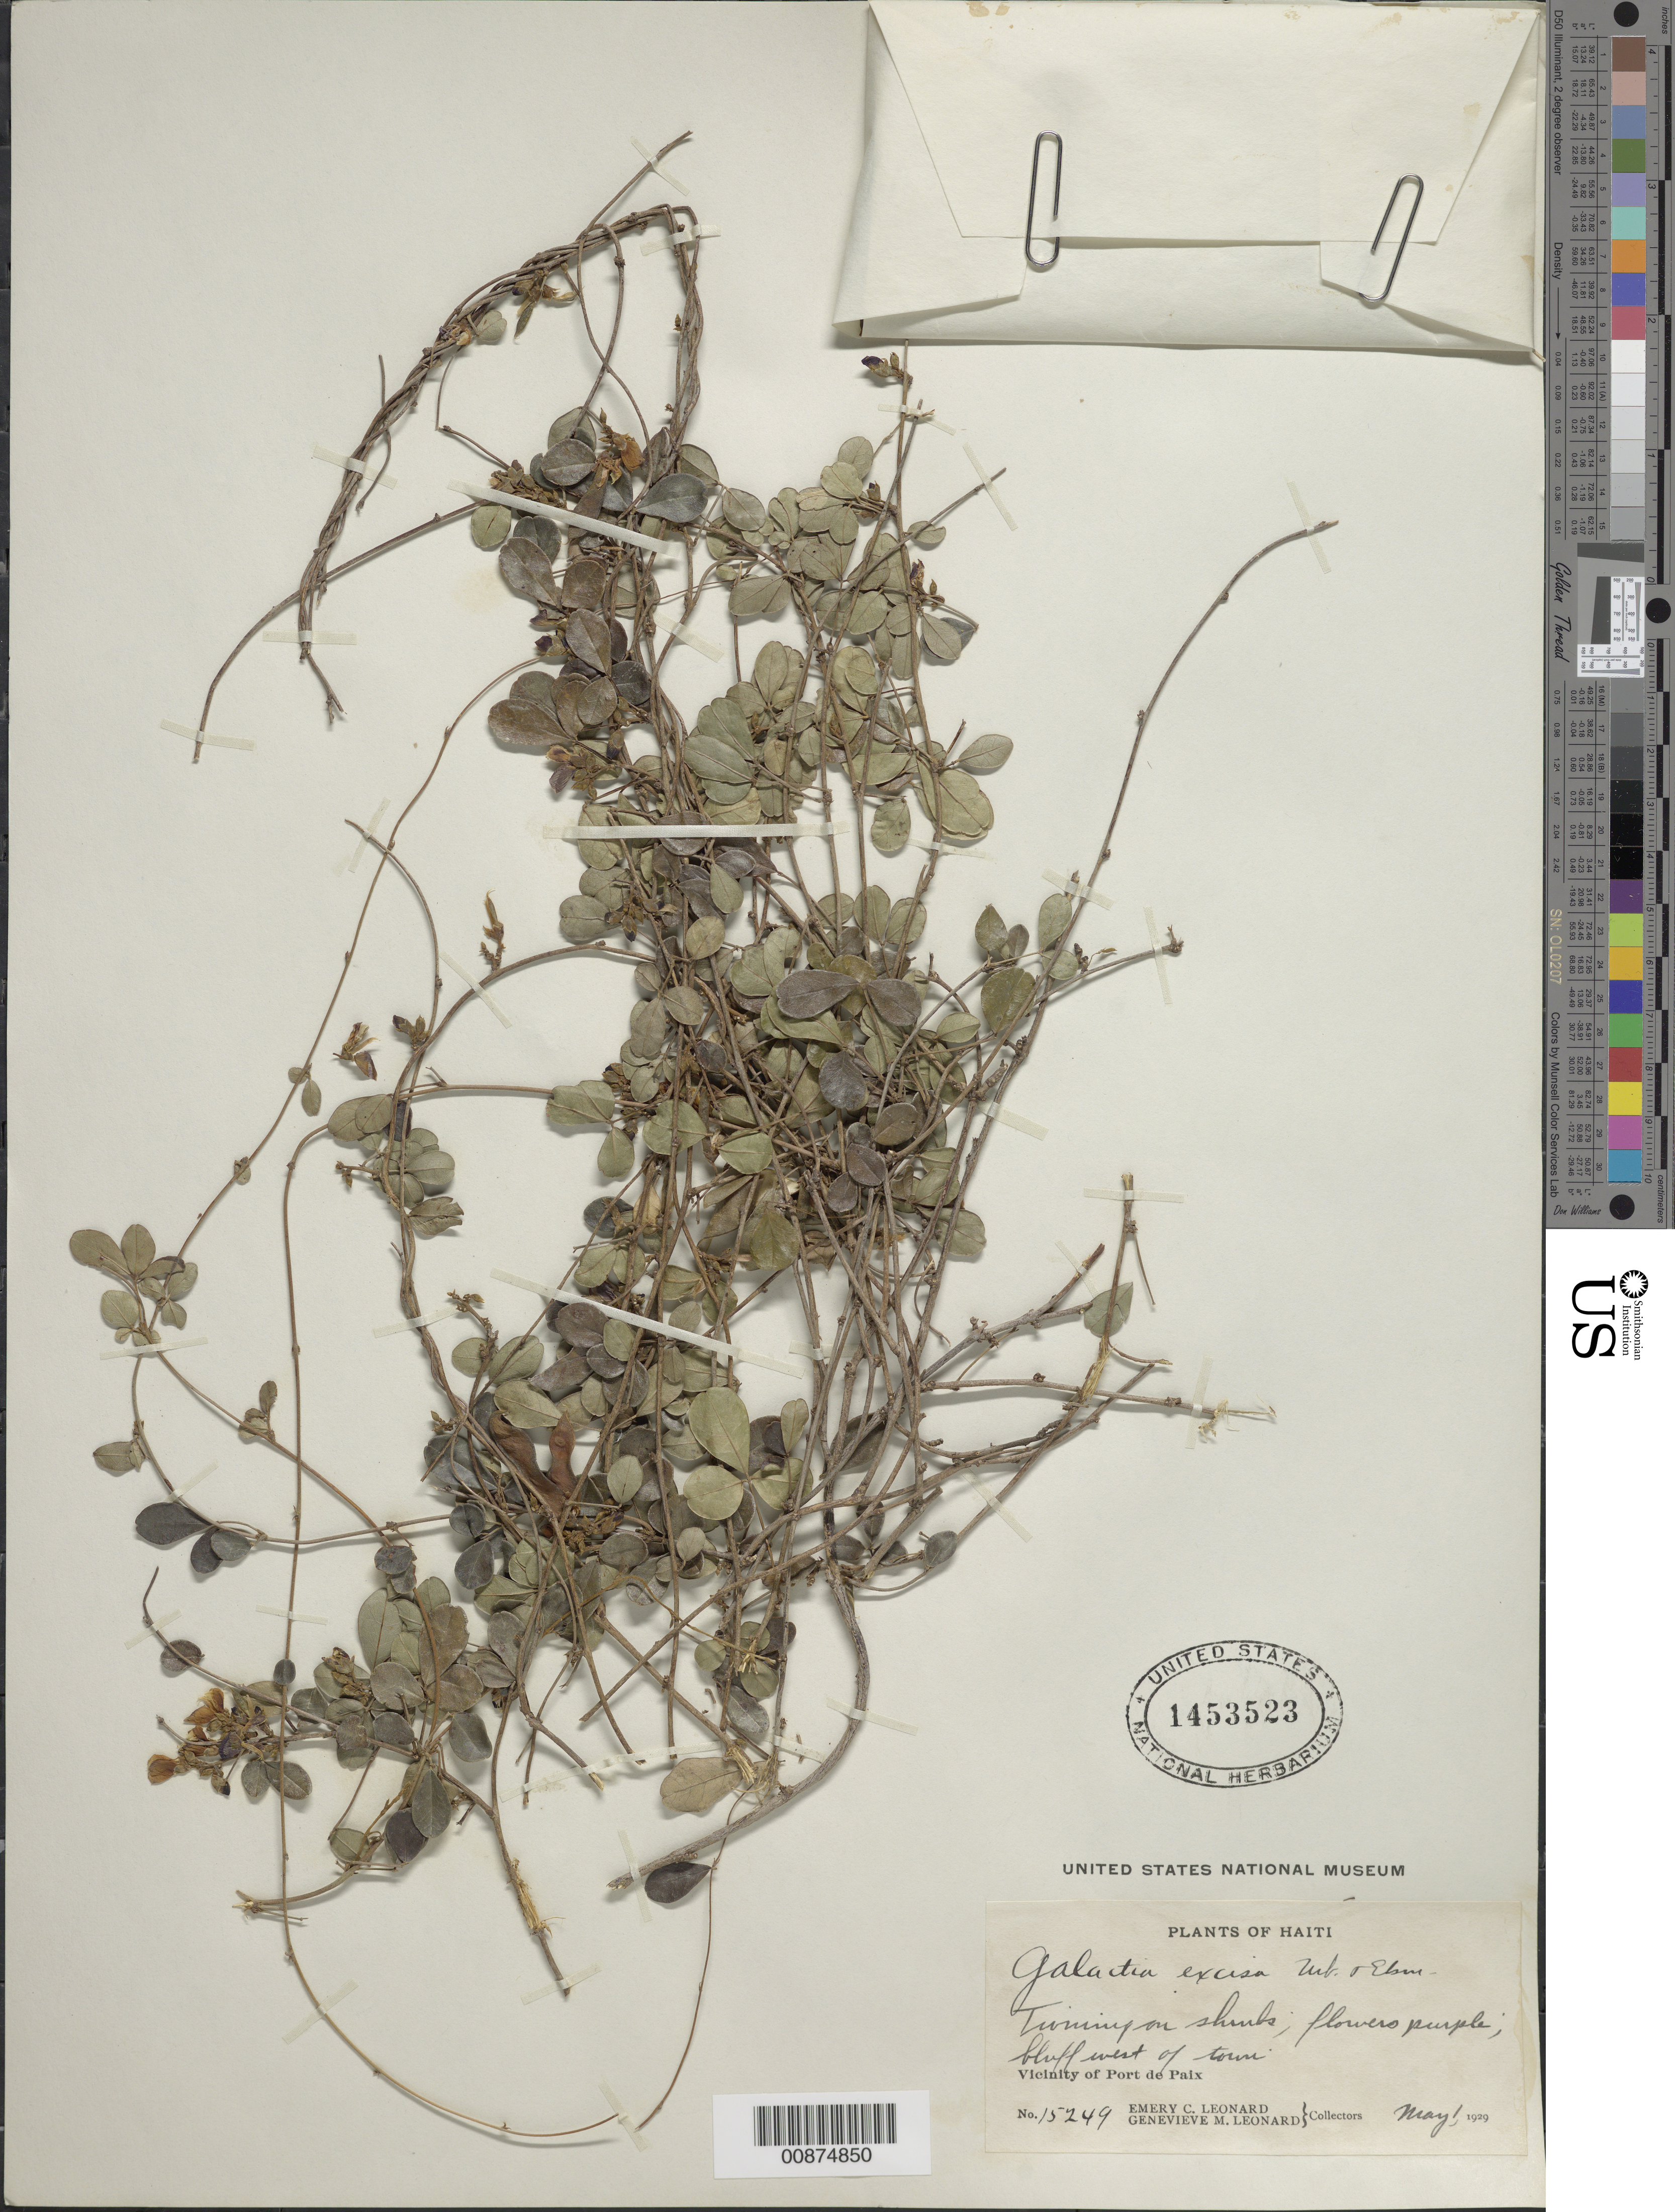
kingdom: Plantae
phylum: Tracheophyta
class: Magnoliopsida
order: Fabales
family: Fabaceae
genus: Galactia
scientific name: Galactia excisa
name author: Urb. & Ekman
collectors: E. C. Leonard & G. M. Leonard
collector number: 15249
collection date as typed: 01 May 1929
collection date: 1929-05-01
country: Haiti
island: Hispaniola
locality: Vicinity of Port-de-Paix. Bluff west of town.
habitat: Twining on shrubs. Bluff.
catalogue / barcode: US 1453523